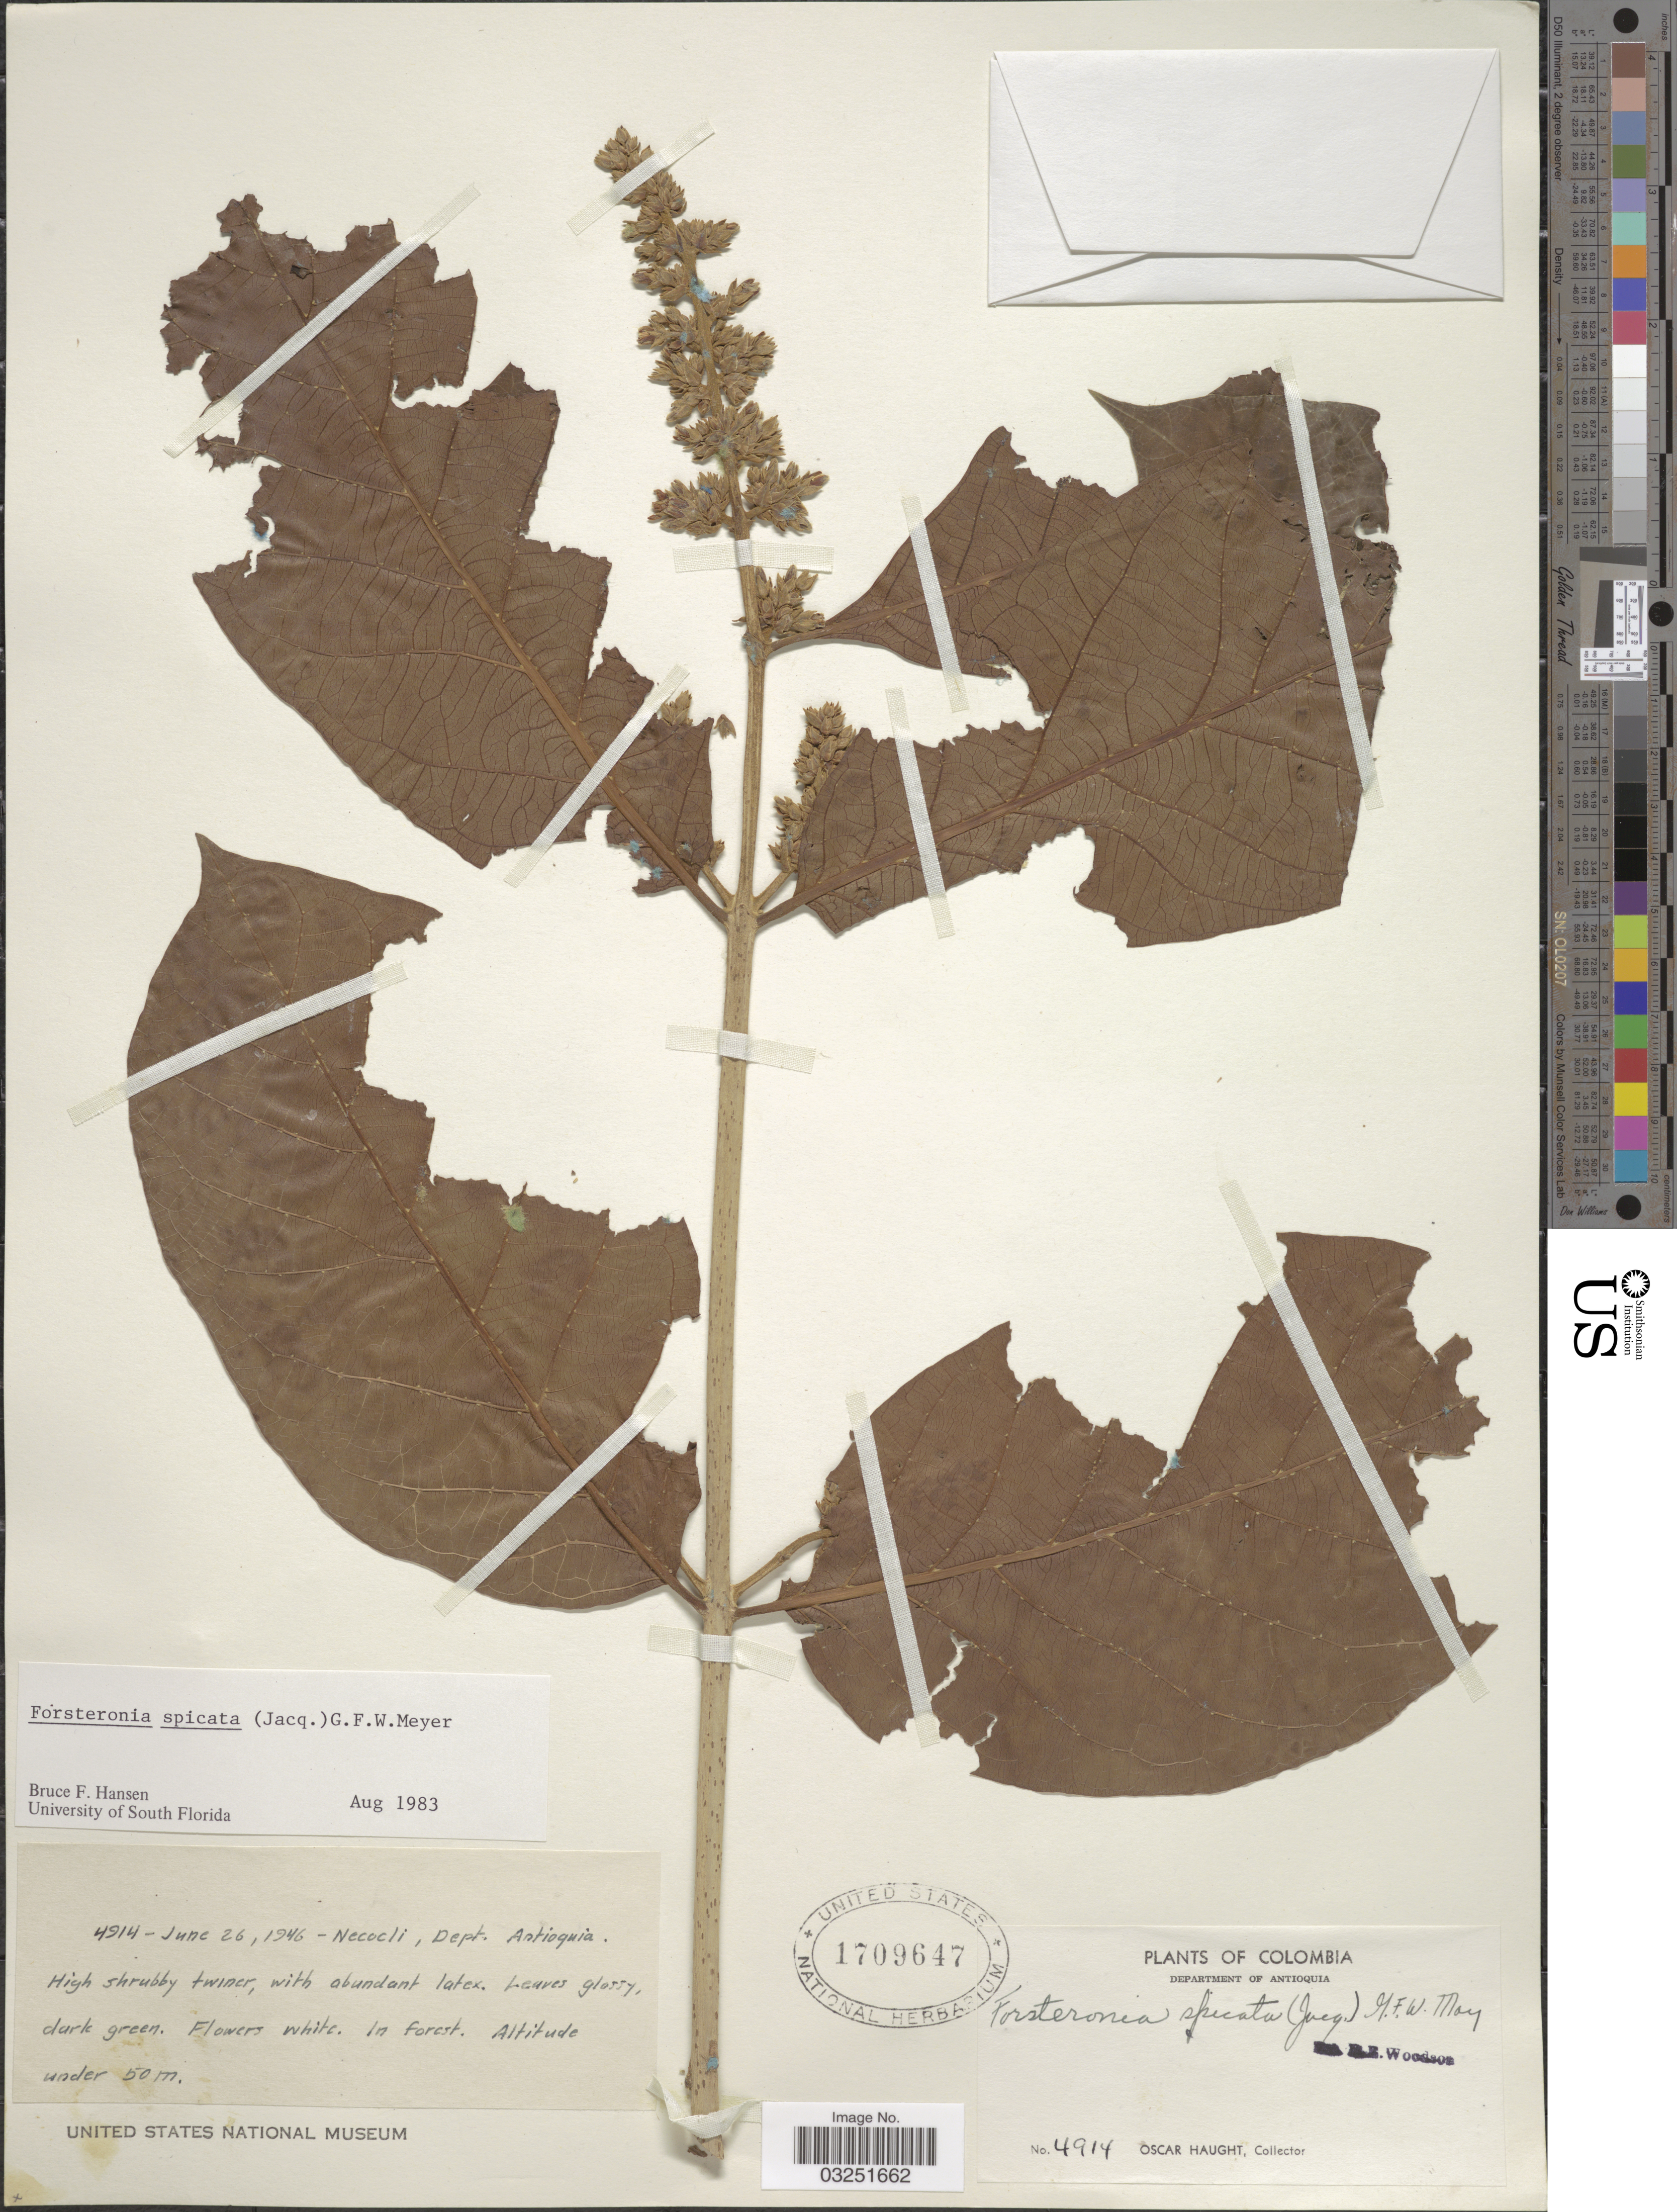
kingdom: Plantae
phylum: Tracheophyta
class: Magnoliopsida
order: Gentianales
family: Apocynaceae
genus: Forsteronia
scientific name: Forsteronia spicata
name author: (Jacq.) G. Mey.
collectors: O. Haught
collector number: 4914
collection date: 1946-06-26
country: Colombia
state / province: Antioquia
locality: Necocli, Department of Antioquia, In forest.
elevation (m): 50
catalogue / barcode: US 1709647